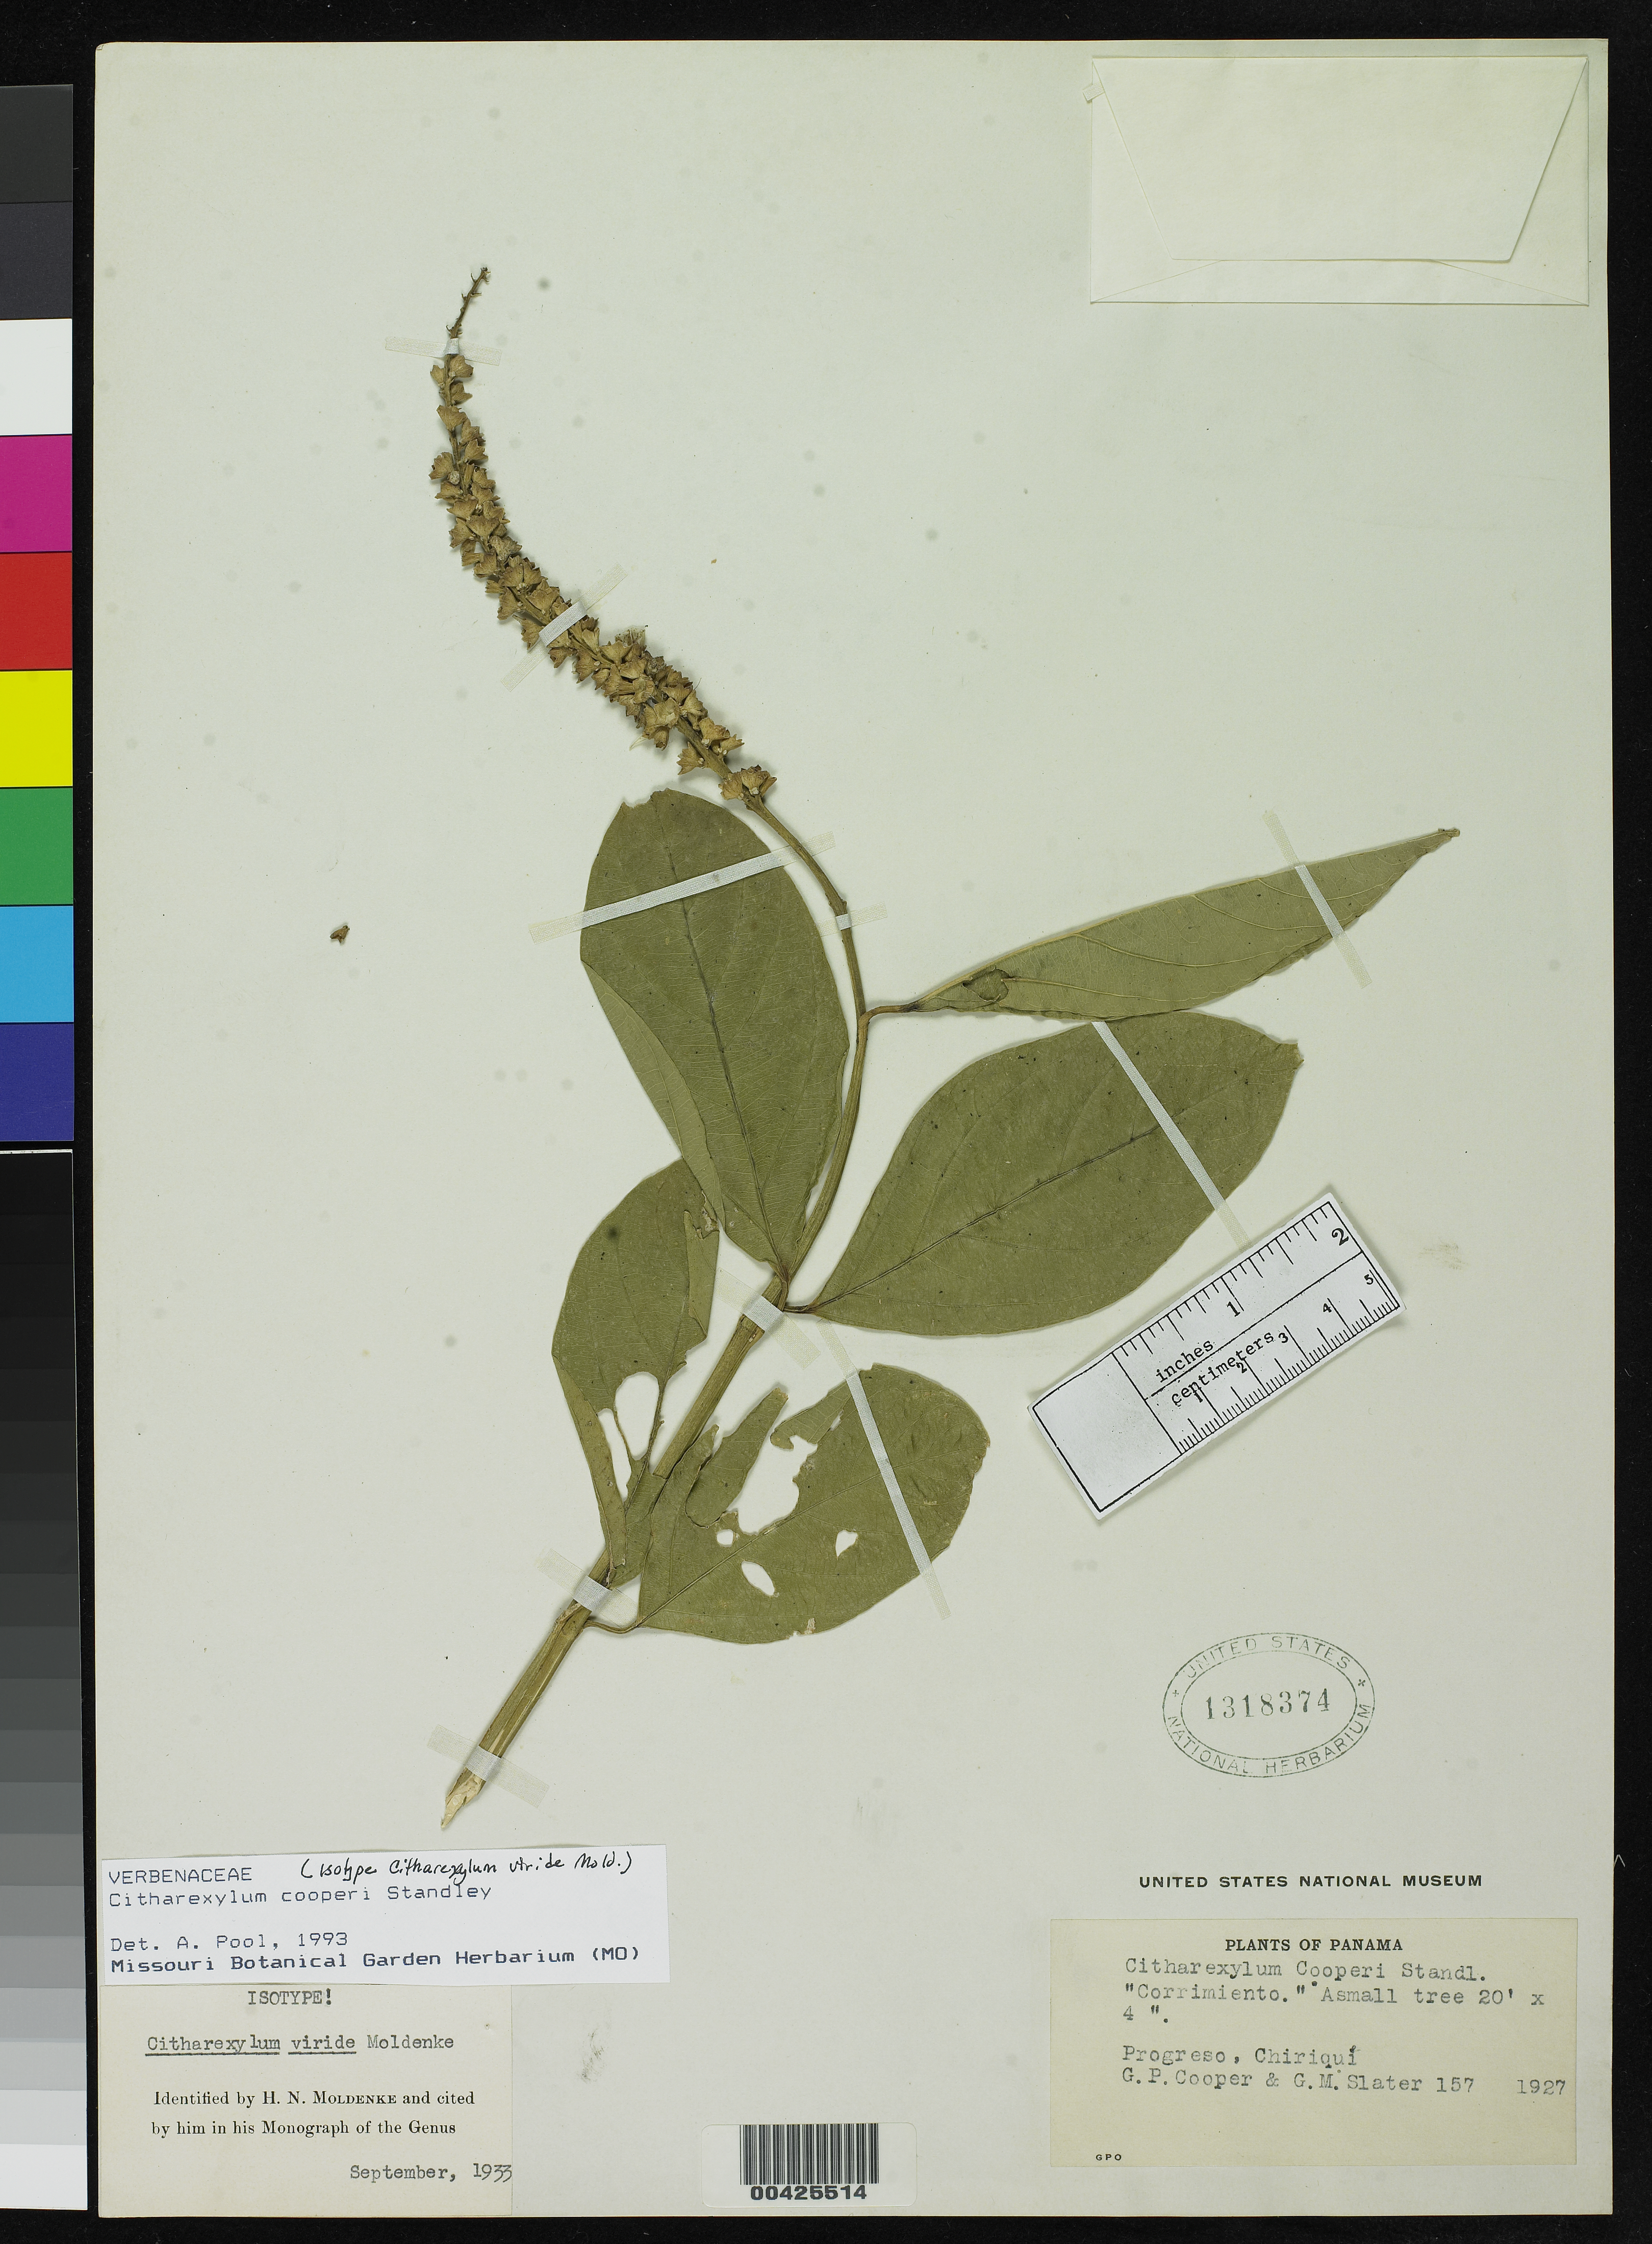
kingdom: Plantae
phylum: Tracheophyta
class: Magnoliopsida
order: Lamiales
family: Verbenaceae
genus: Citharexylum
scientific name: Citharexylum viride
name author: Moldenke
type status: Isotype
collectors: G. Cooper & G. Slater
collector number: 157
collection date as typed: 1927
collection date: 1927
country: Panama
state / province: Chiriquí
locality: Progresso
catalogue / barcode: US 1318374